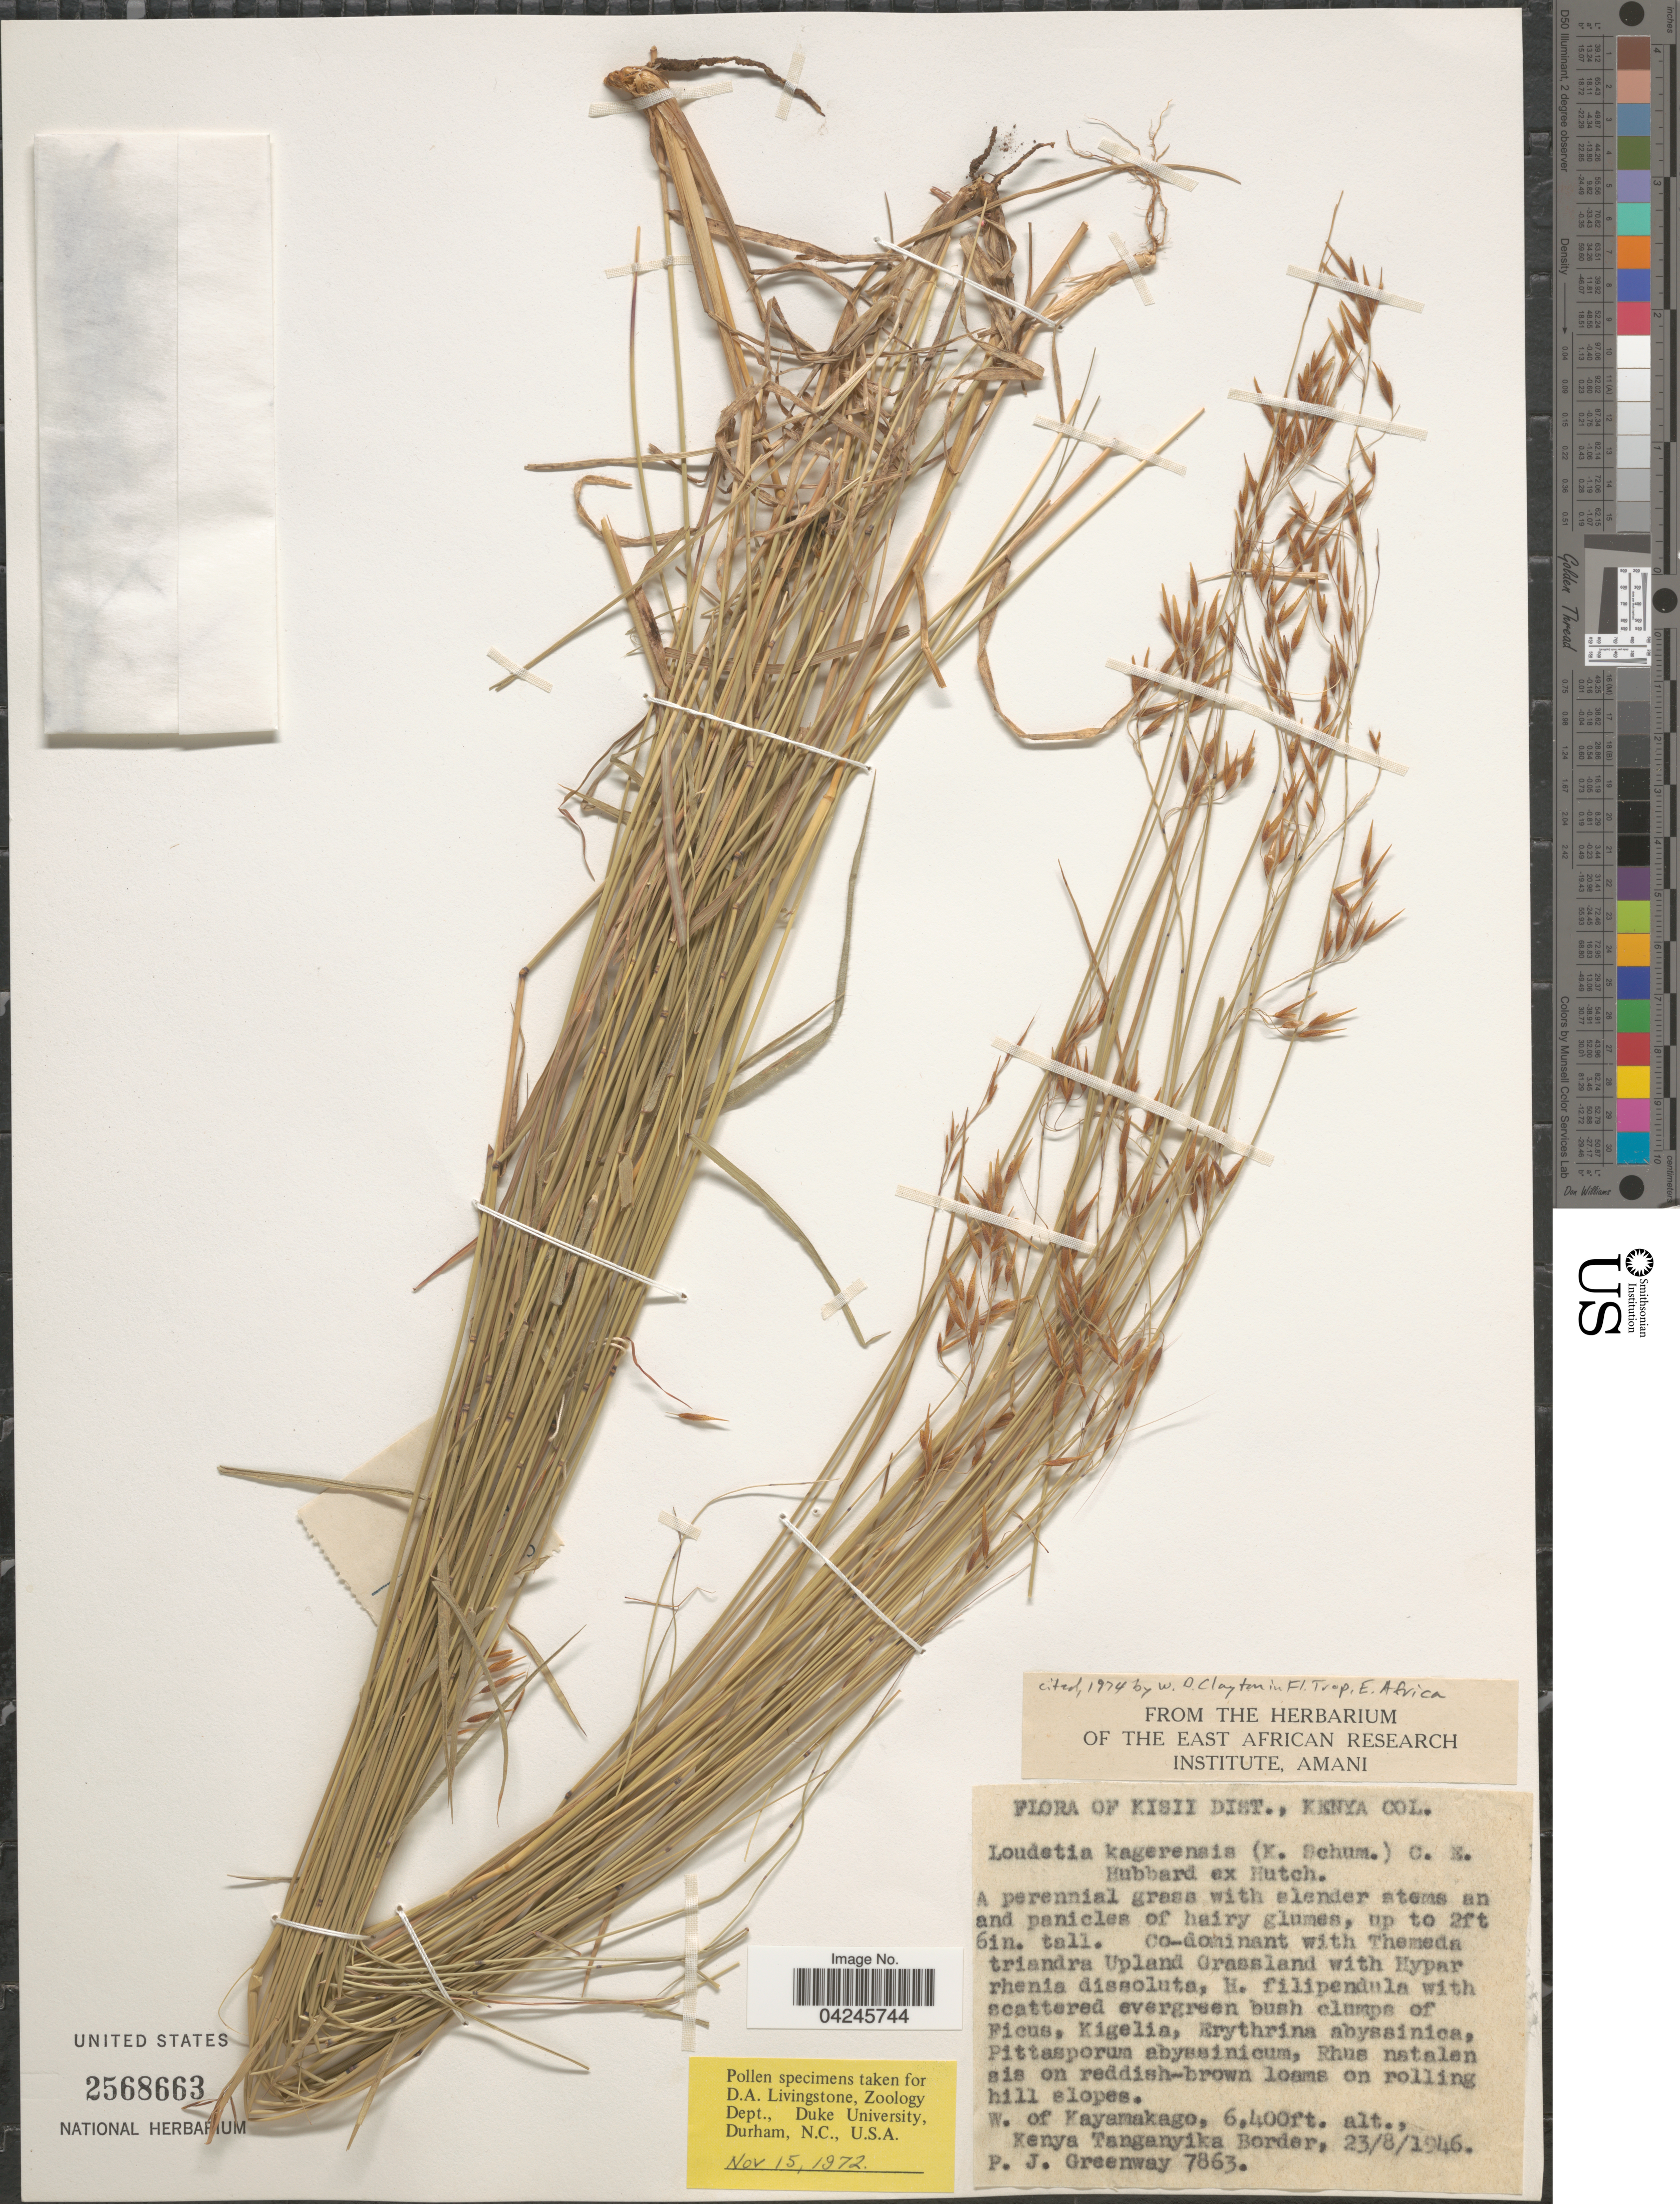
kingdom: Plantae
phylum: Tracheophyta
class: Liliopsida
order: Poales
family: Poaceae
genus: Loudetia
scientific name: Loudetia kagerensis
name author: (K. Schum.) Hutch.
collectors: P. J. Greenway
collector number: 7863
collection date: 1946-08-23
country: Kenya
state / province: Kisii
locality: Kisii Dist., Kenya Col. W. of Kayamakago. Tanganyika Border.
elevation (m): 1951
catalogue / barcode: US 2568663